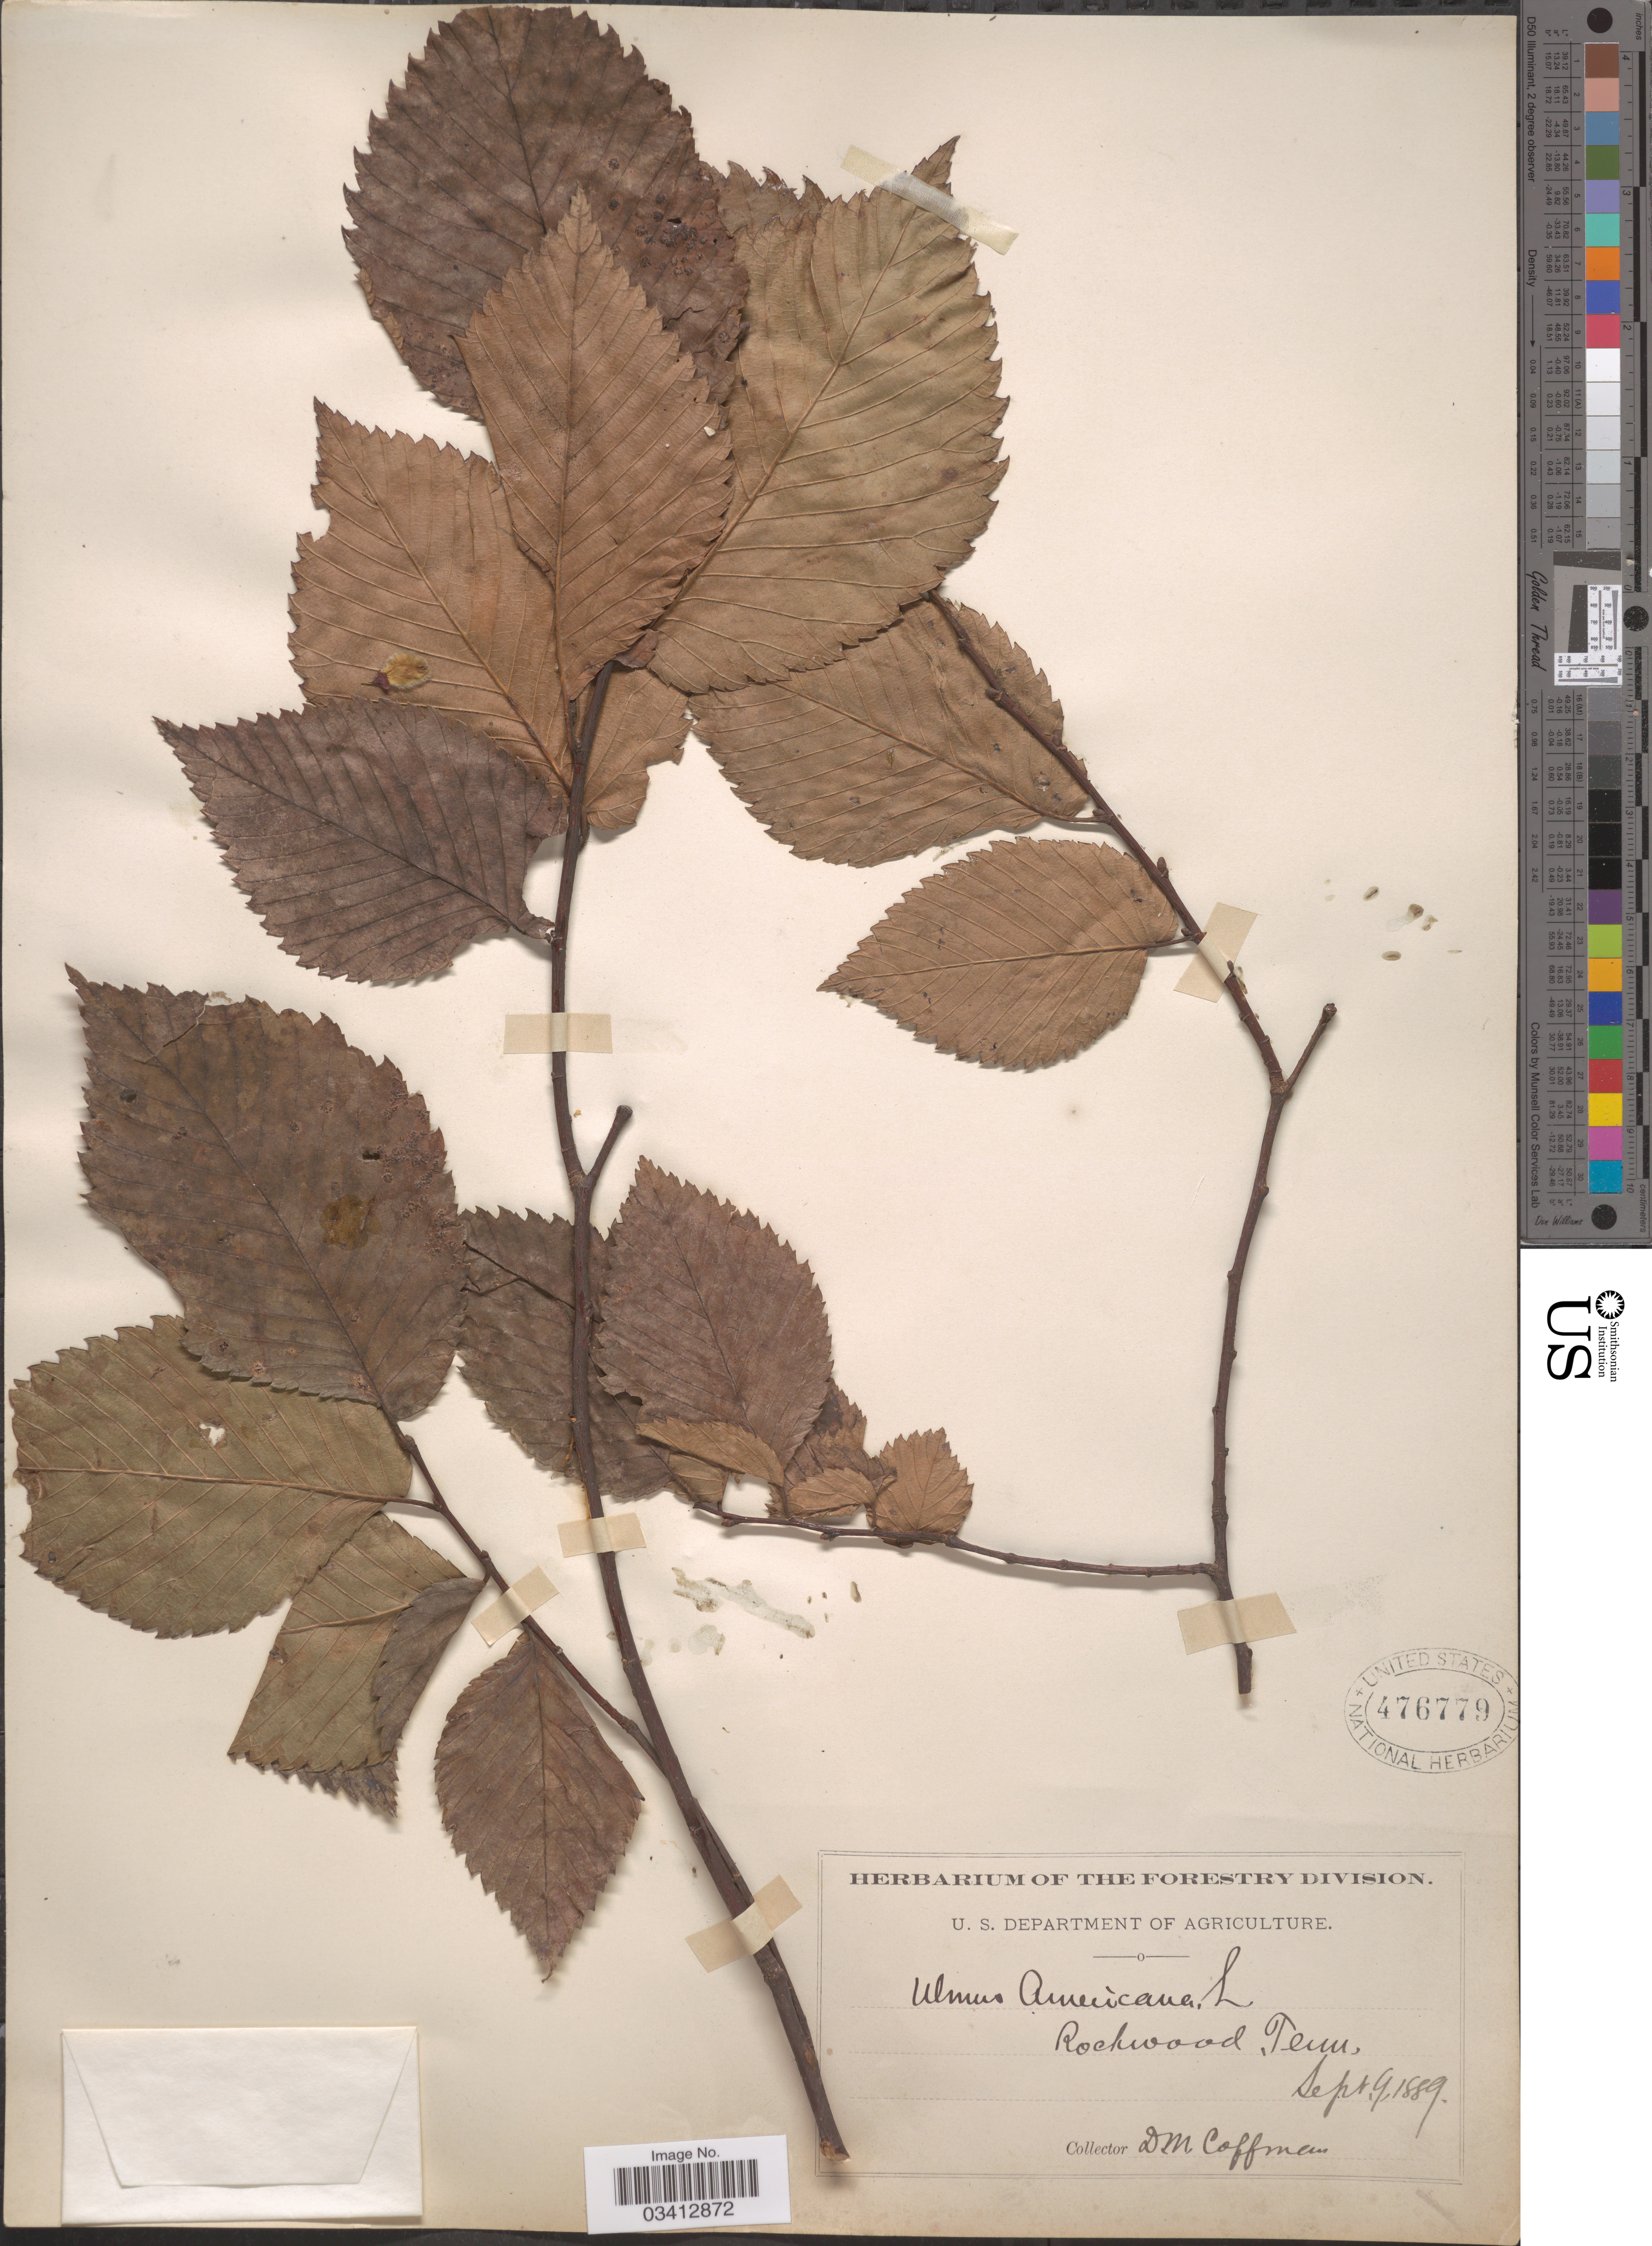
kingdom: Plantae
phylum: Tracheophyta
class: Magnoliopsida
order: Rosales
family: Ulmaceae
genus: Ulmus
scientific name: Ulmus americana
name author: L.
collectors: D. M. Coffman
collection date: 1889-09-09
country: United States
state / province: Tennessee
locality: Rockwood.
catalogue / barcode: US 476779